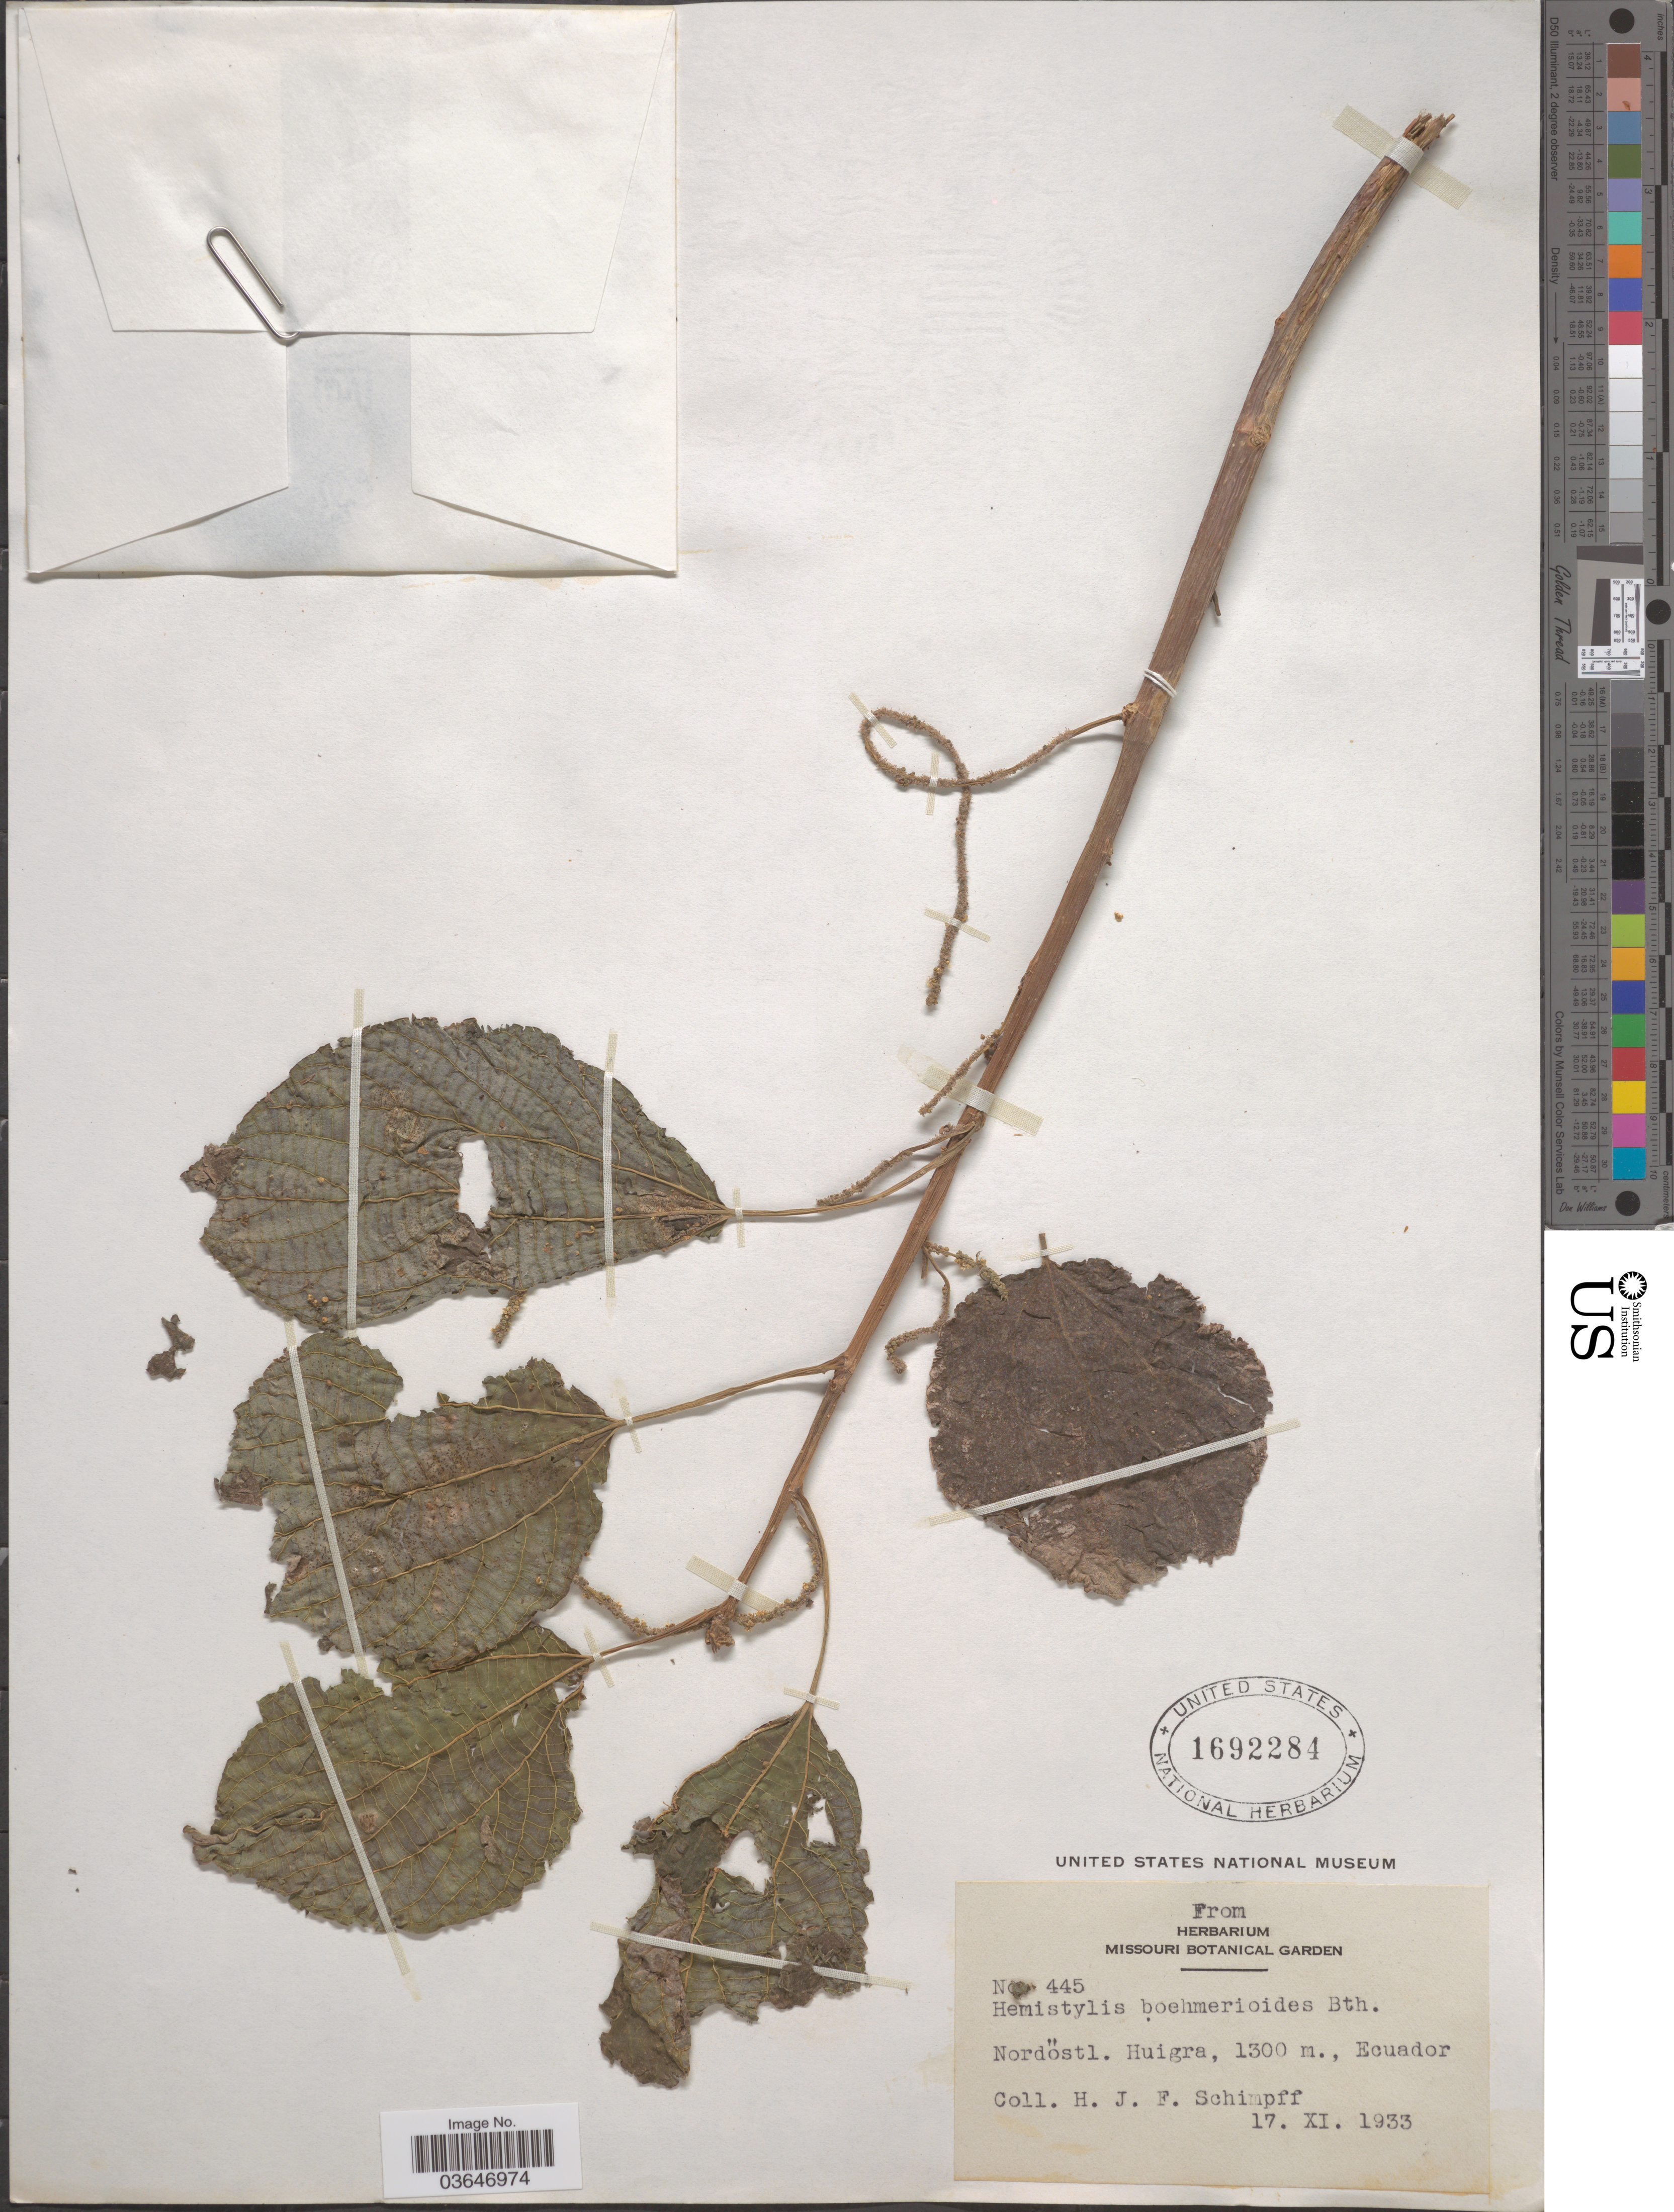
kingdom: Plantae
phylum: Tracheophyta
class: Magnoliopsida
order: Rosales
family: Urticaceae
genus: Hemistylus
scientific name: Hemistylus boehmerioides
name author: Benth.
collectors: H. Schimpff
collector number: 445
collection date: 1933-11-17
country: Ecuador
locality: Nordöstl. Huigra.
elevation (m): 1300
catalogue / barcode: US 1692284